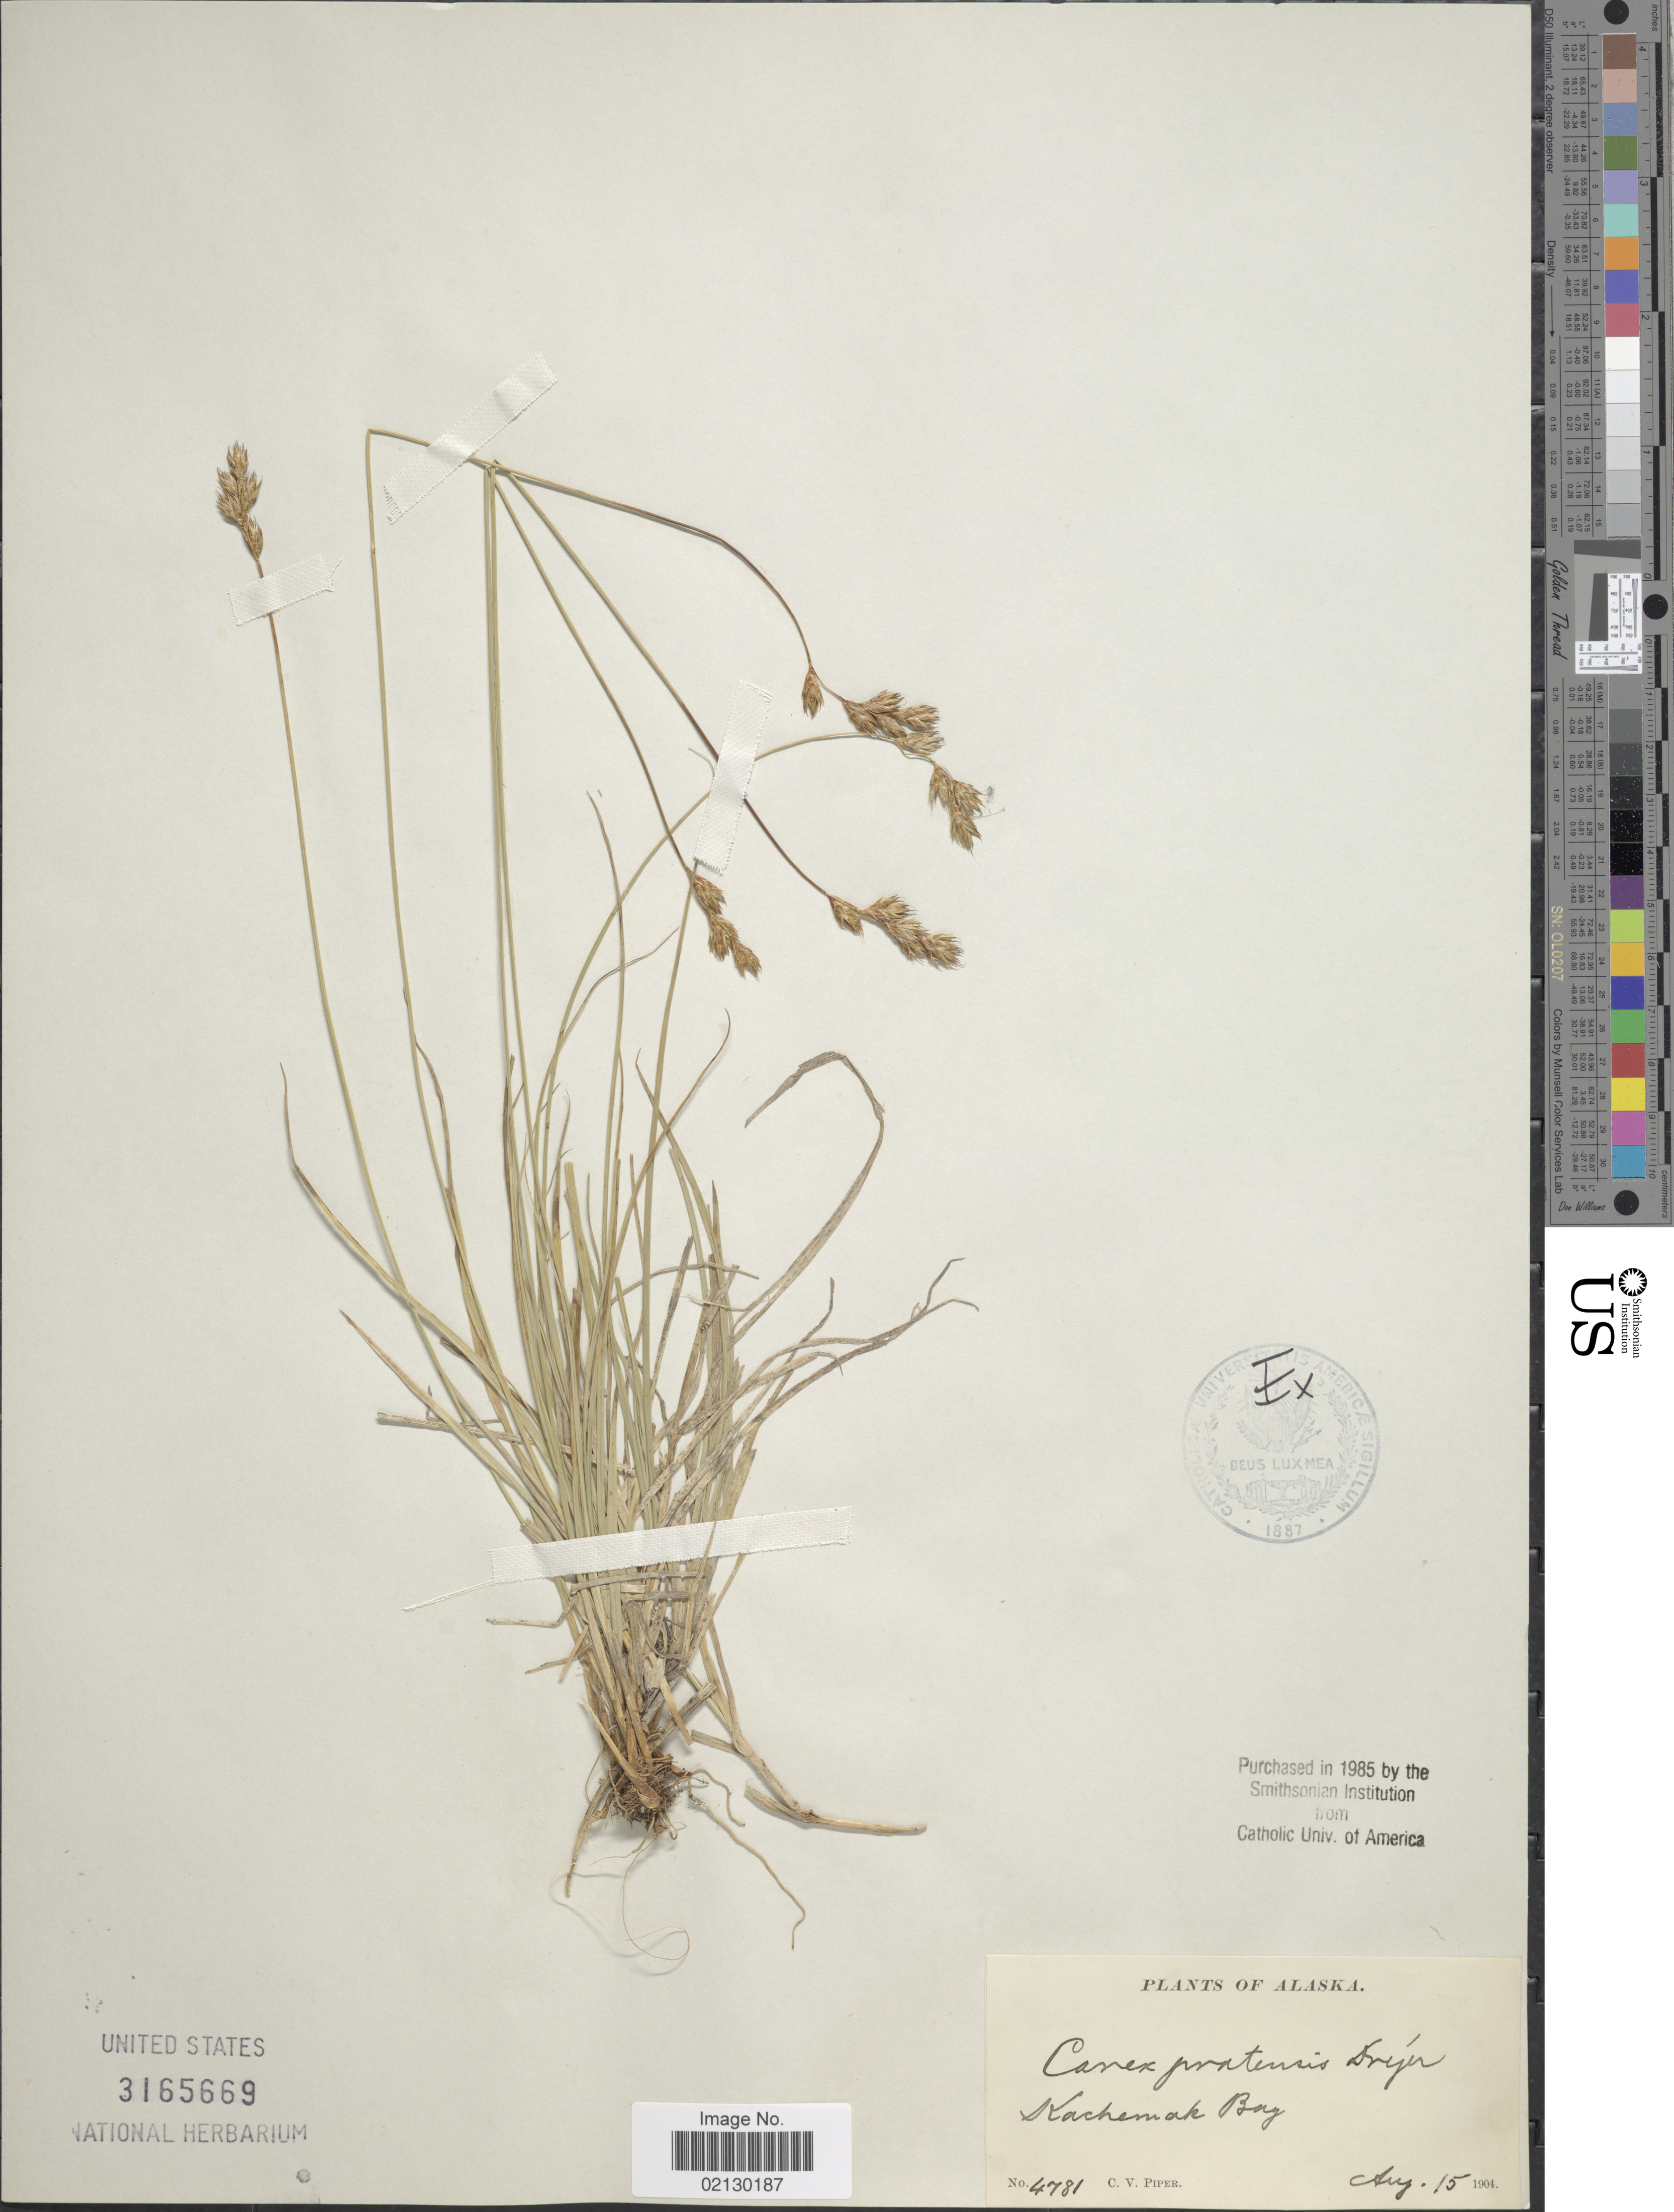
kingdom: Plantae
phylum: Tracheophyta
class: Liliopsida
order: Poales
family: Cyperaceae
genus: Carex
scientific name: Carex praticola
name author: Rydb.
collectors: C. V. Piper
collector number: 4781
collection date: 1904-08-15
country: United States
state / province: Alaska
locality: Kachemak Bay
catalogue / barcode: US 3165669